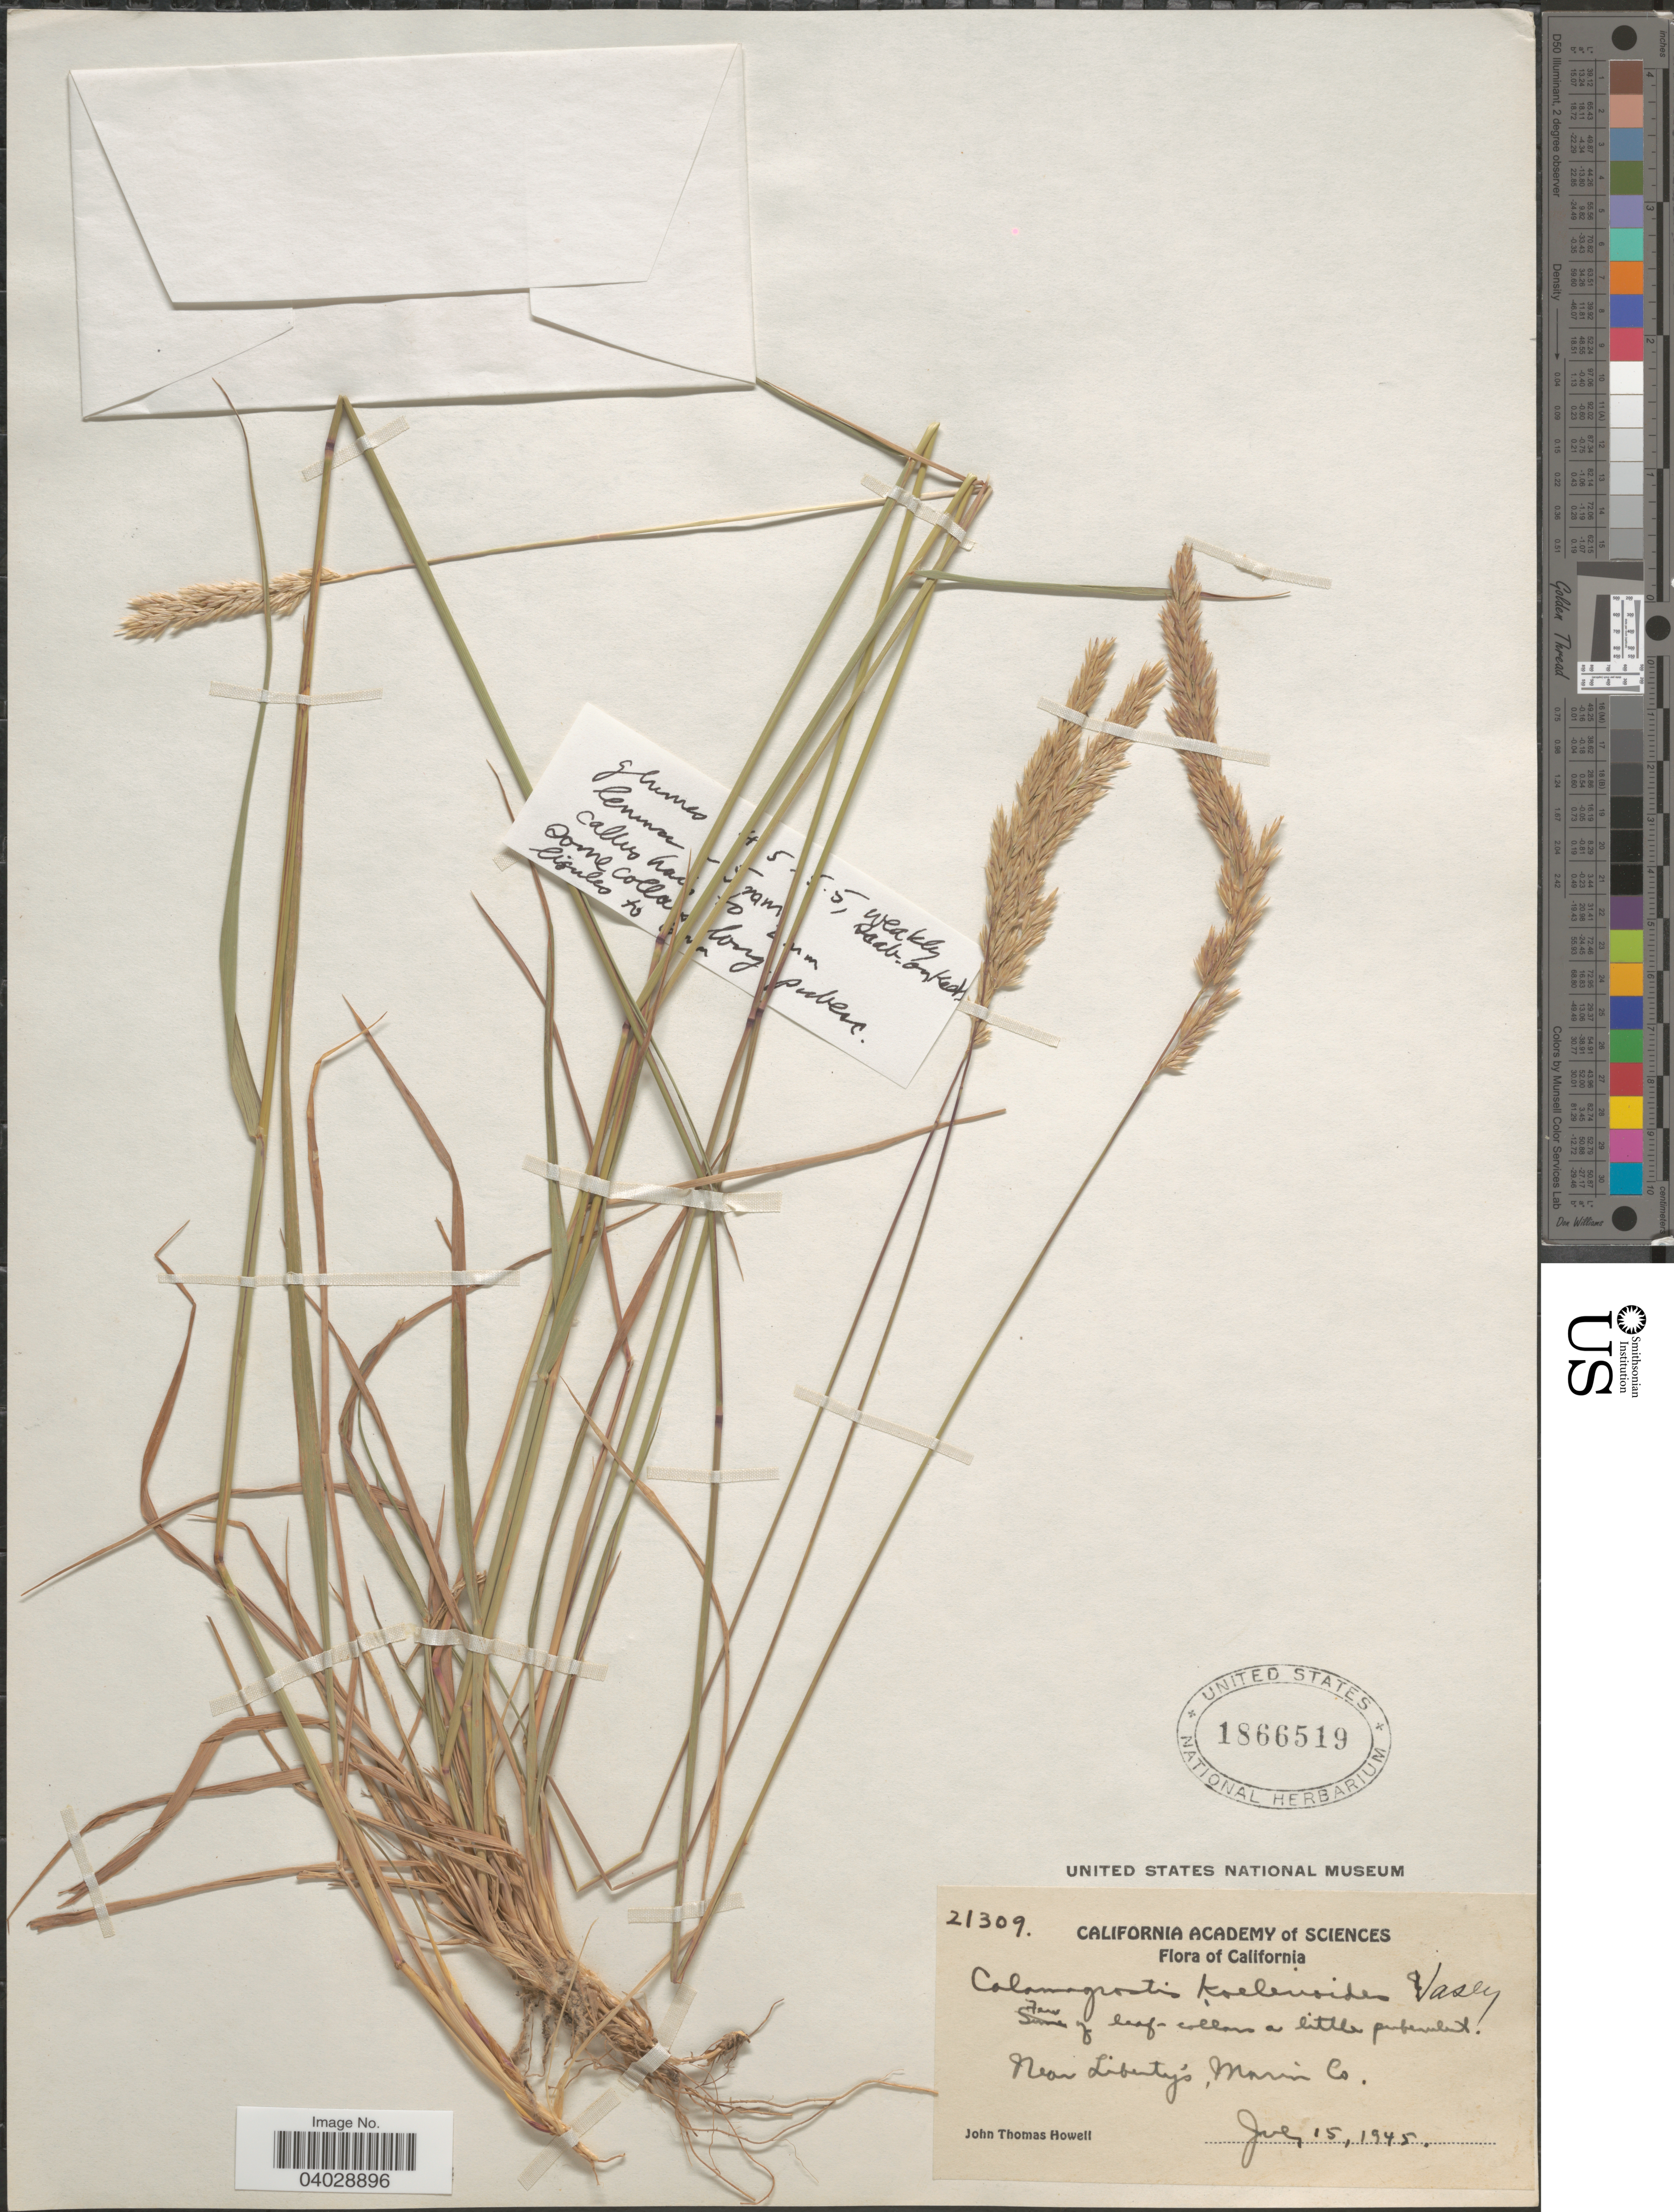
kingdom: Plantae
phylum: Tracheophyta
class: Liliopsida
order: Poales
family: Poaceae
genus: Calamagrostis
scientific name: Calamagrostis koelerioides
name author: Vasey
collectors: J. T. Howell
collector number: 21309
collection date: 1945-07-15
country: United States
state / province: California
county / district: Marin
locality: Near Liberty's, Marin Co.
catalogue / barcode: US 1866519